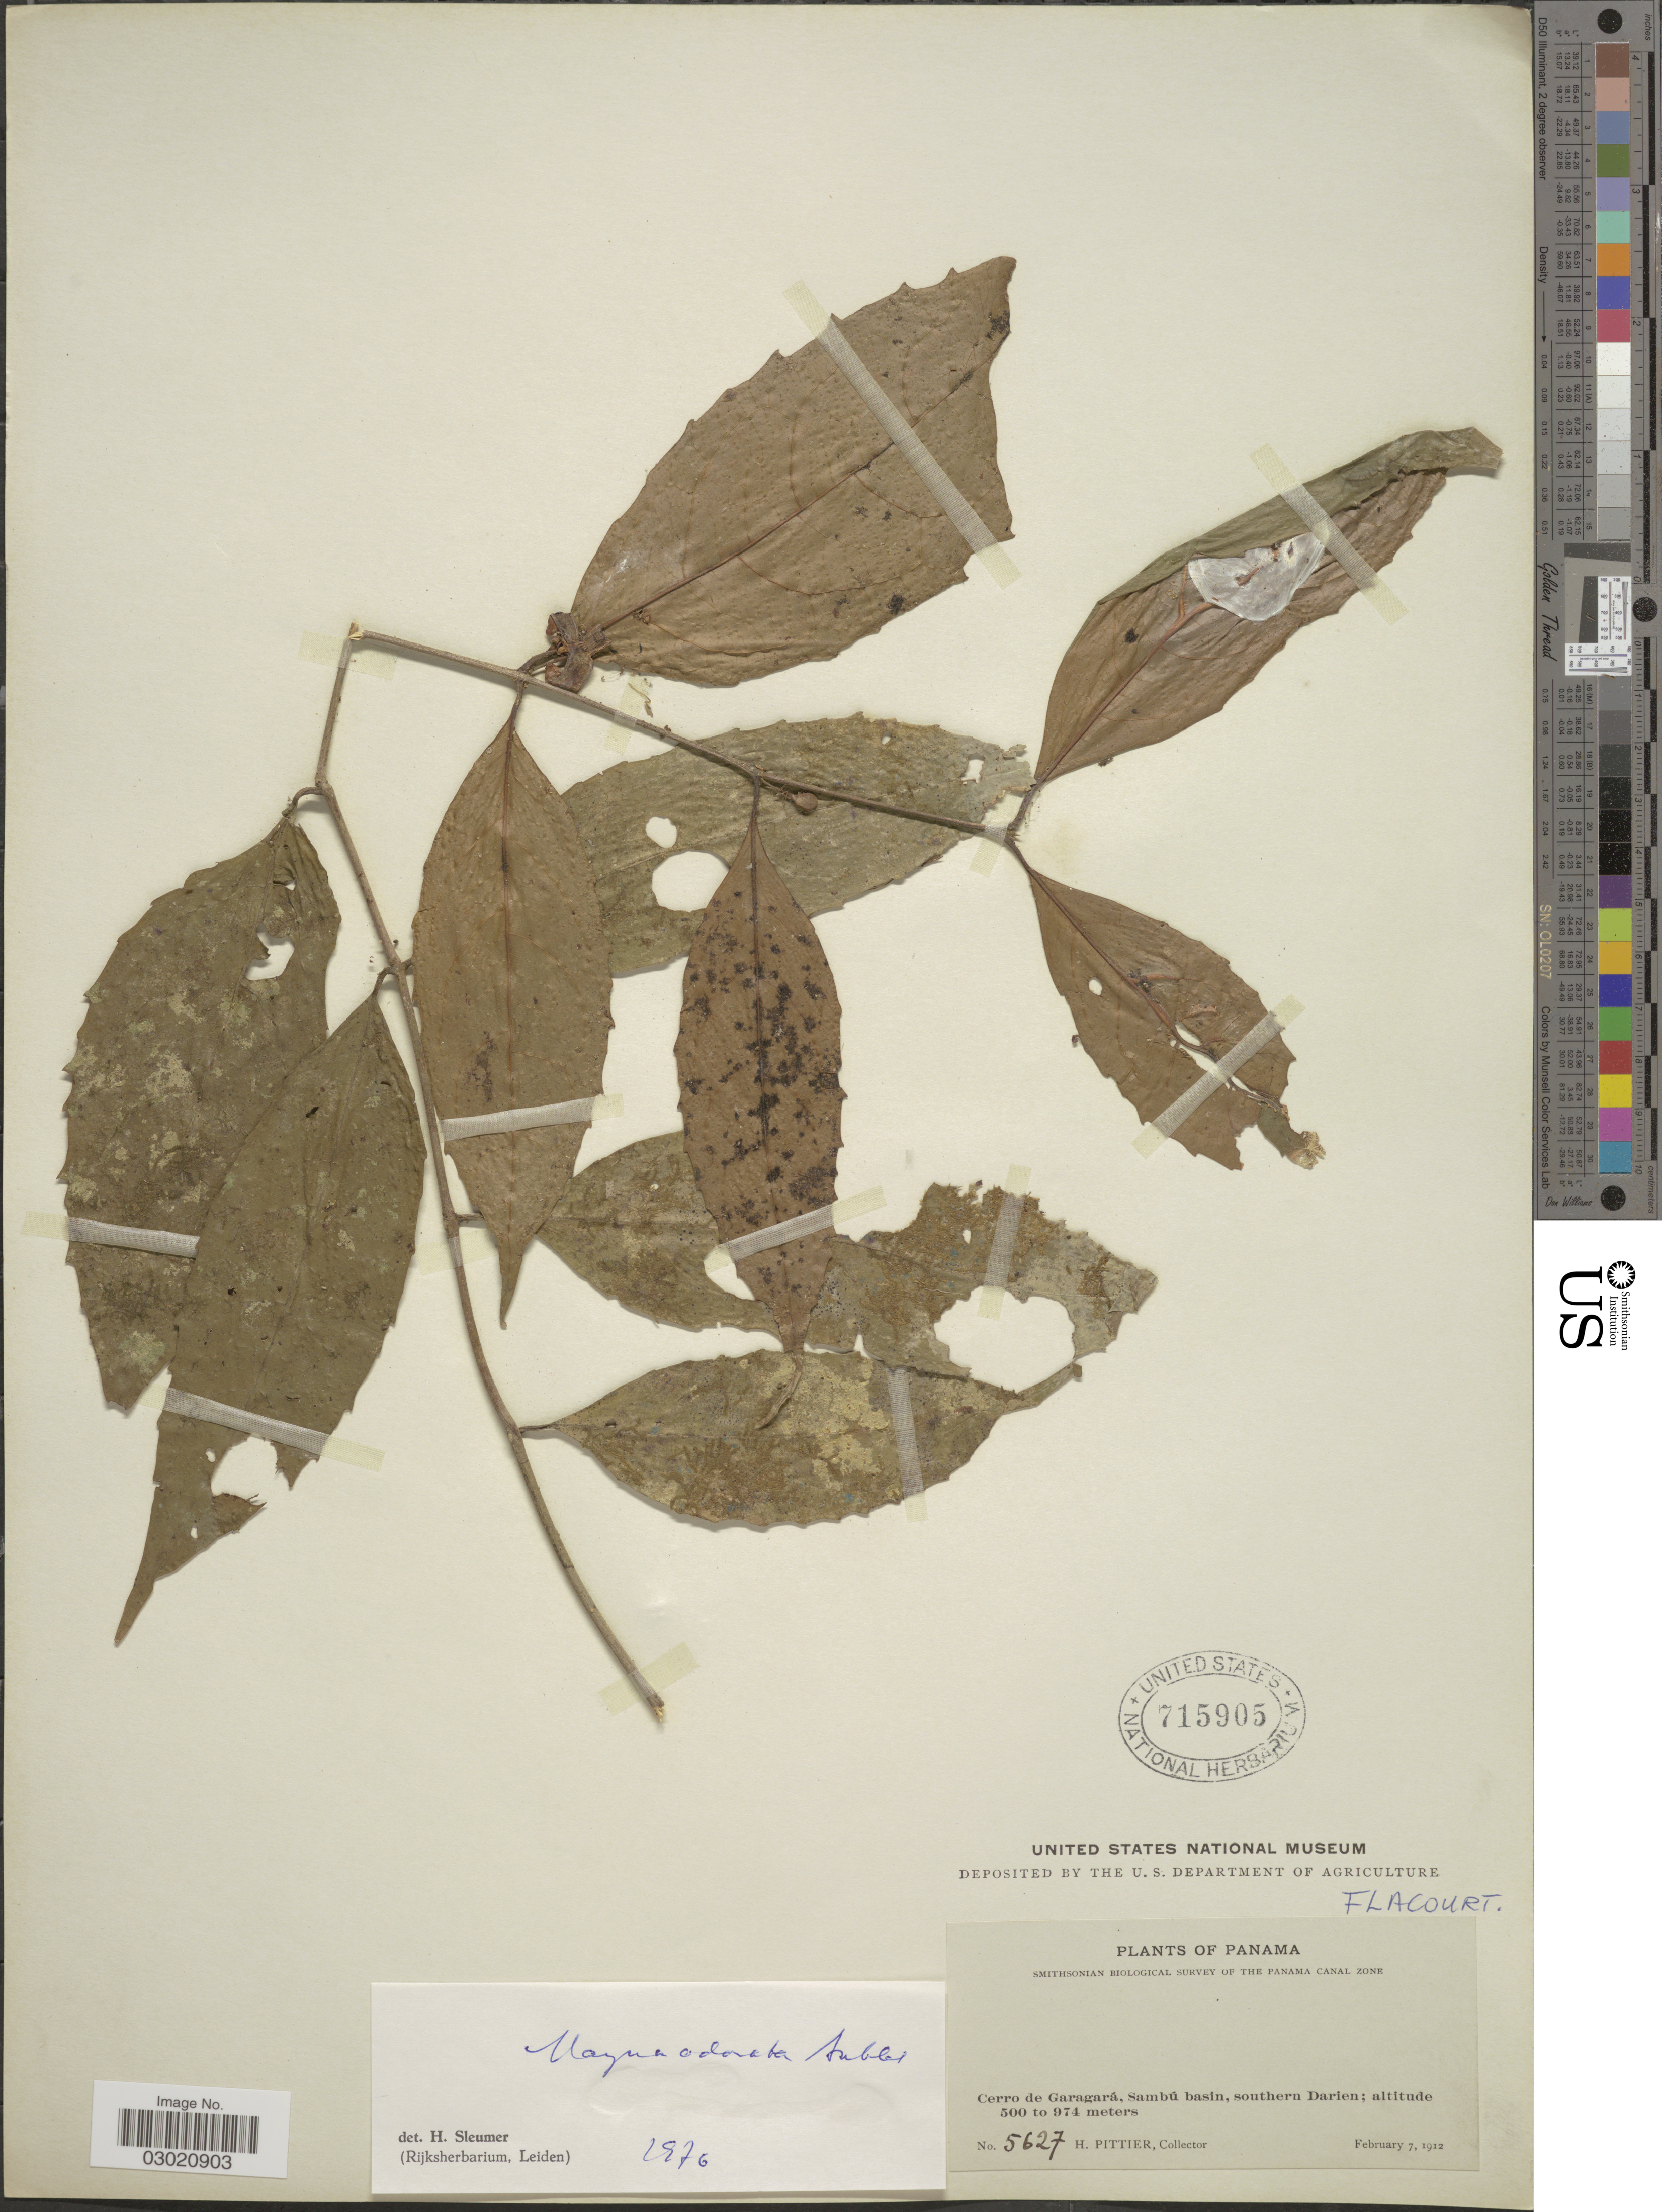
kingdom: Plantae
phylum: Tracheophyta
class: Magnoliopsida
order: Malpighiales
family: Achariaceae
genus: Mayna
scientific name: Mayna odorata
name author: Aubl.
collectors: H. F. Pittier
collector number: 5627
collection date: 1912-02-07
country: Panama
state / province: Darién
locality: Cerro de Garagará, Sambú basin, southern Darien.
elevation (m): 500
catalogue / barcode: US 715905